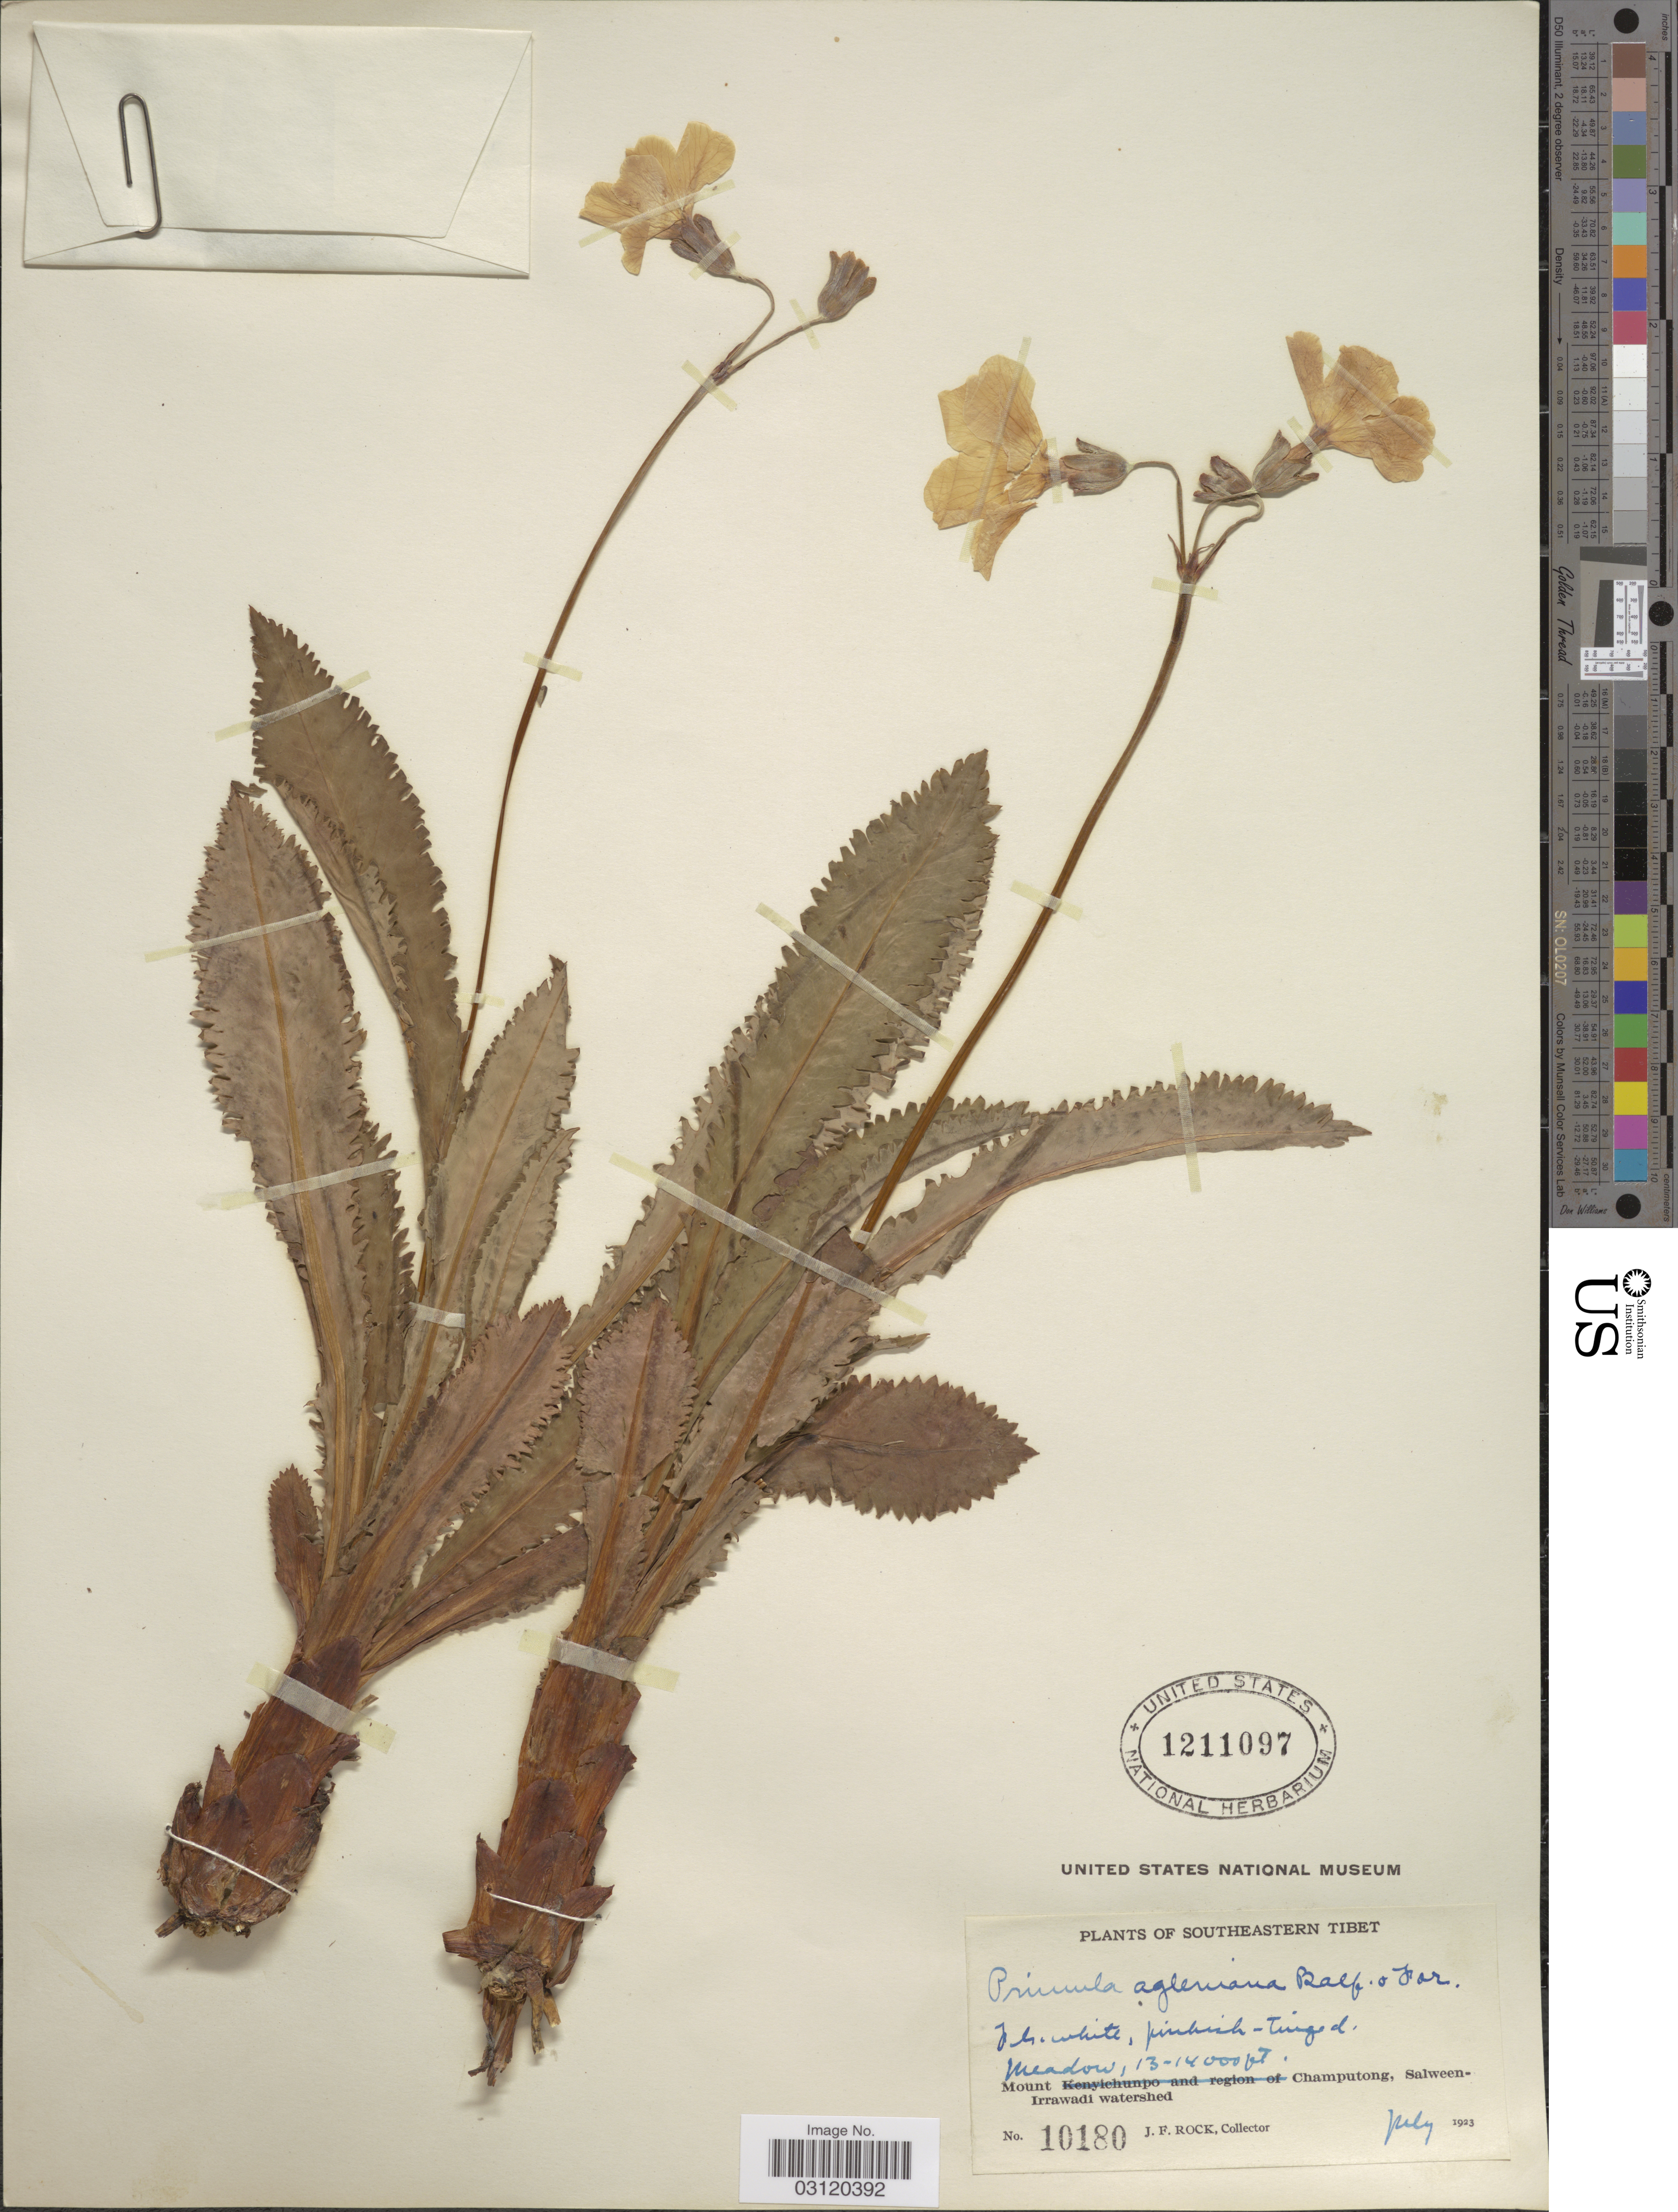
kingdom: Plantae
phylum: Tracheophyta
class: Magnoliopsida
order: Ericales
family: Primulaceae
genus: Primula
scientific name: Primula agleniana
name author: Balf. f. & Forrest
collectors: J. Rock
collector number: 10180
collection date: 1923-07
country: China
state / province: Xizang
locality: Southeastern Tibet. Mount Champutong, Salween-Irrawadi watershed.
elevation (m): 3962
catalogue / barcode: US 1211097